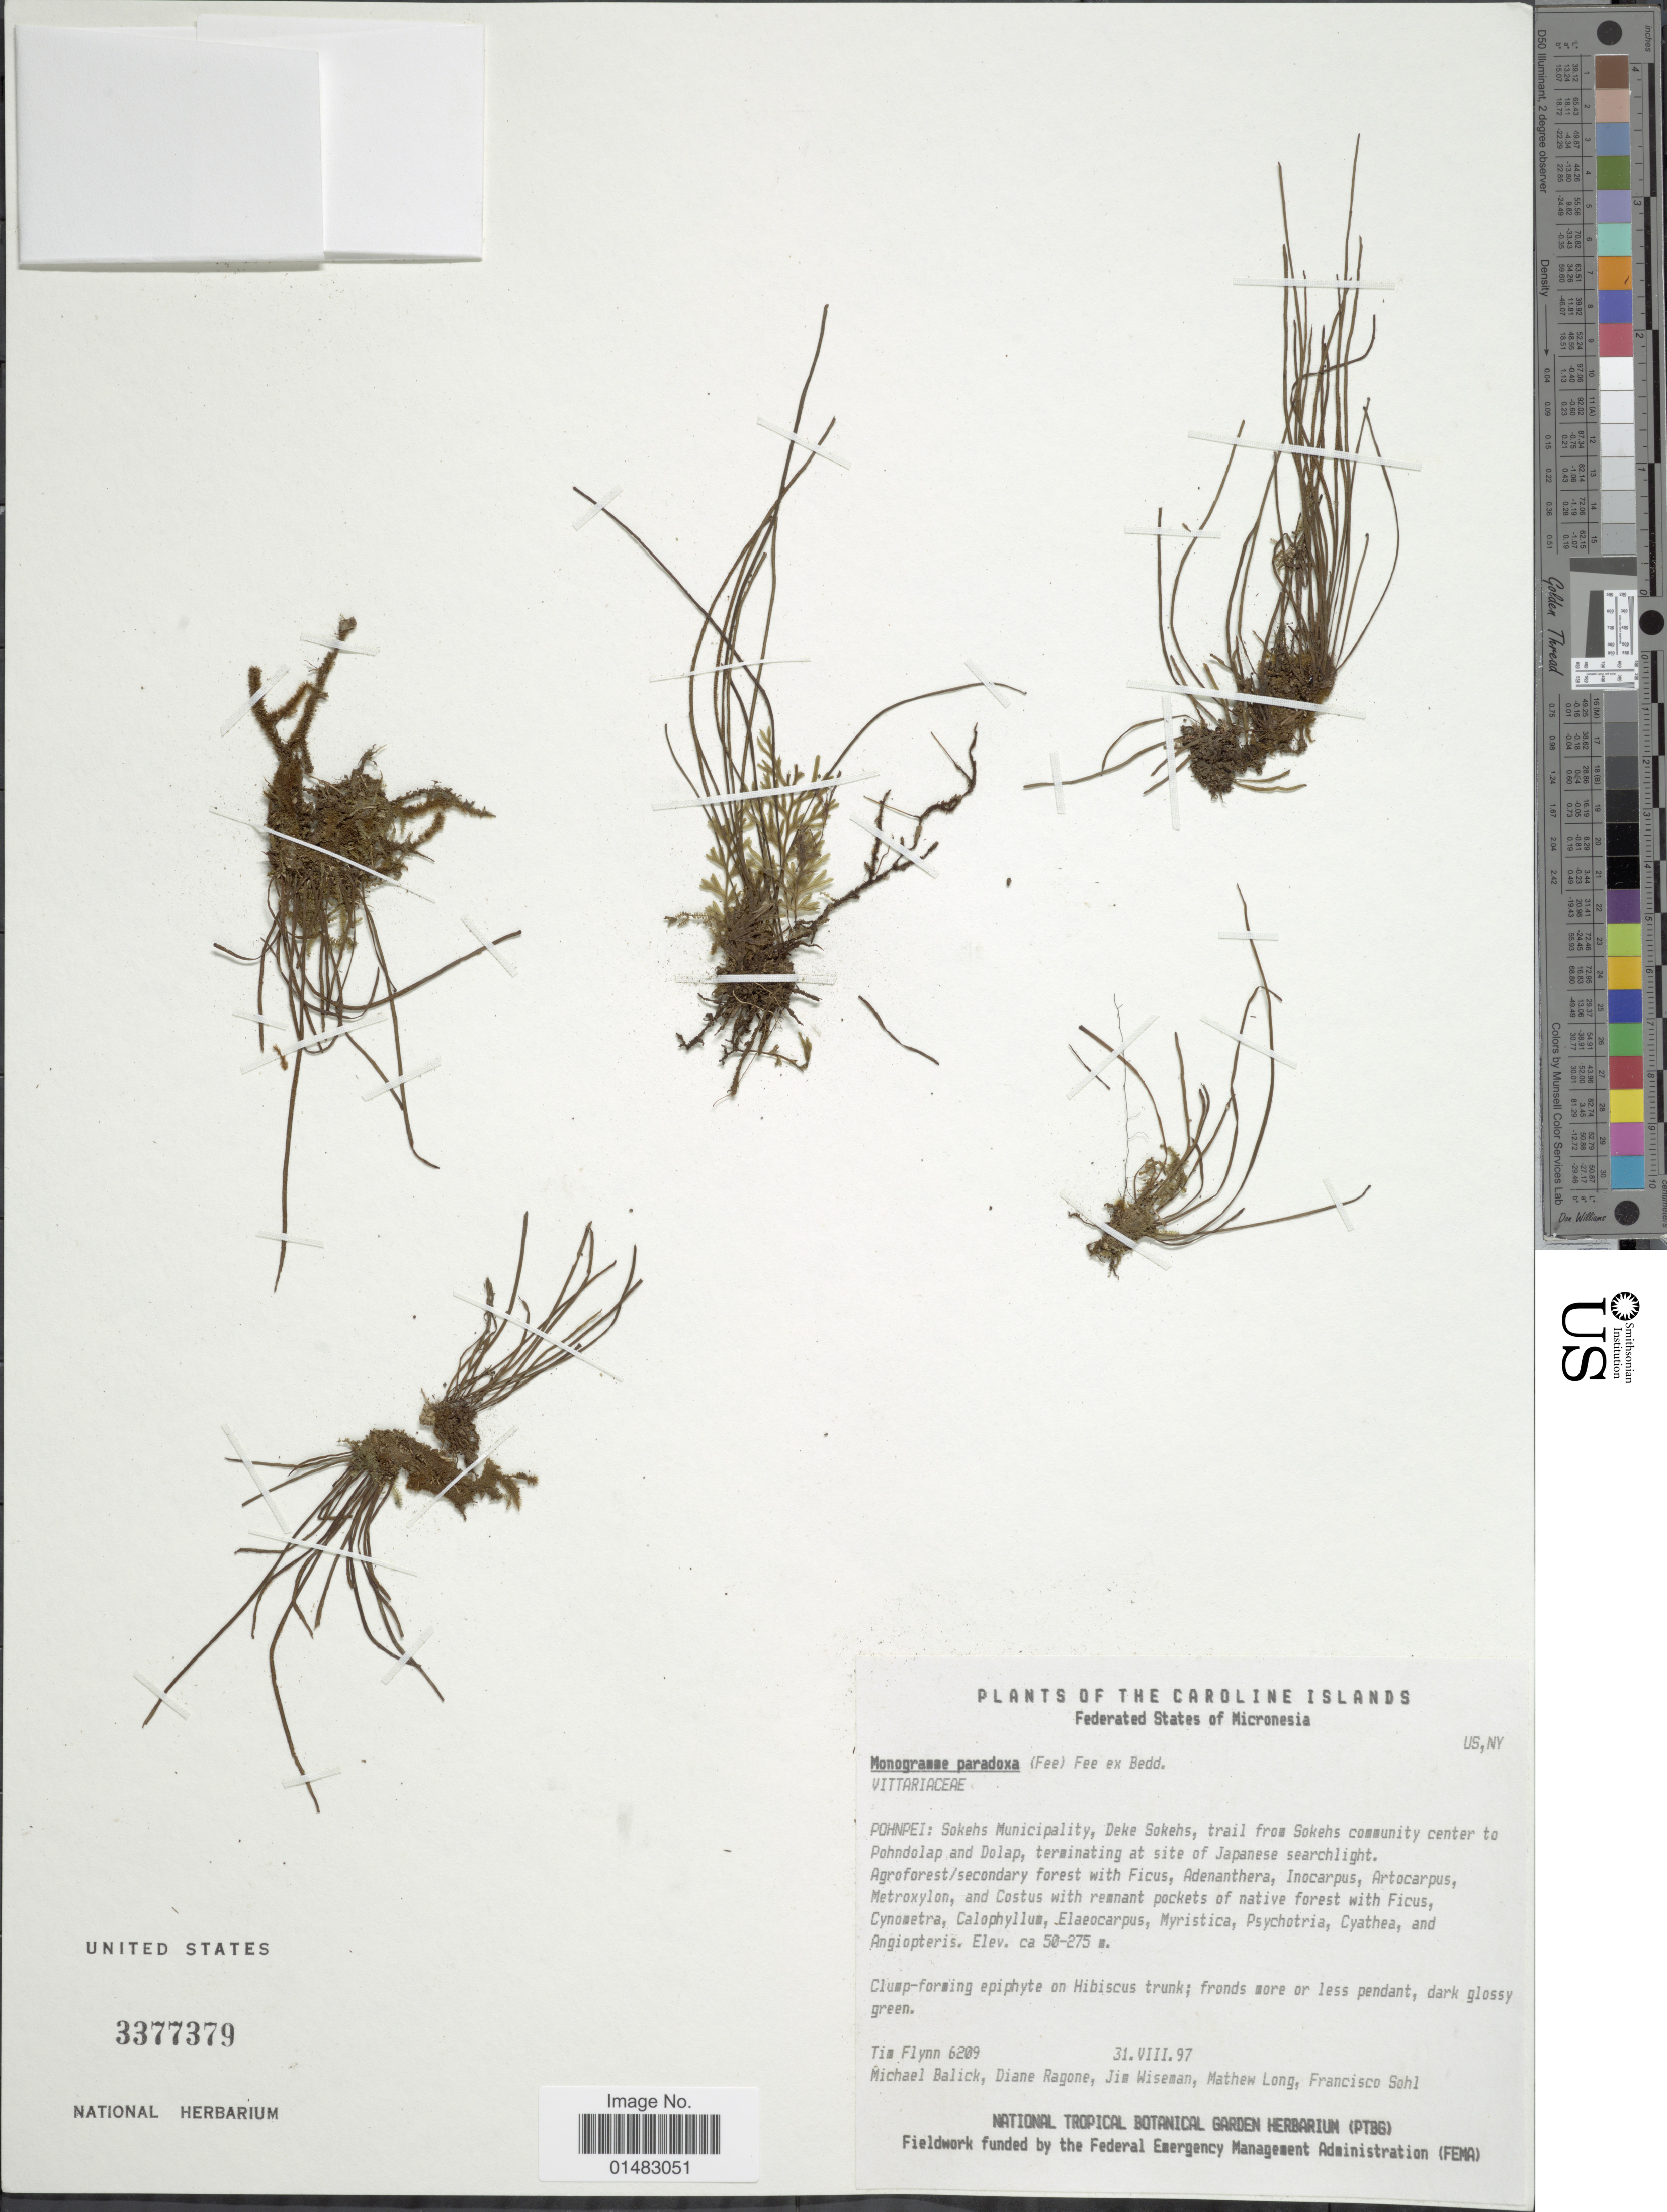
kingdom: Plantae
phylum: Tracheophyta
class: Polypodiopsida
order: Polypodiales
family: Pteridaceae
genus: Vaginularia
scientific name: Vaginularia paradoxa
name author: (Fée) Mett. ex Miq.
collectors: T. Flynn, M. J. Balick, D. Ragone, J. Wiseman & et al.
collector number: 6209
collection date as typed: Transcribed d/m/y: 31/8/97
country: Micronesia, Federated States of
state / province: Pohnpei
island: Pohnpei [Ponape]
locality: Caroline Island, Sokehs Municipality, Deke Sokehs, trail from Sokehs community center to Pohndolap and Dolap, terminating at site of Japanese searchlight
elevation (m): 50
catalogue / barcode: US 3377379